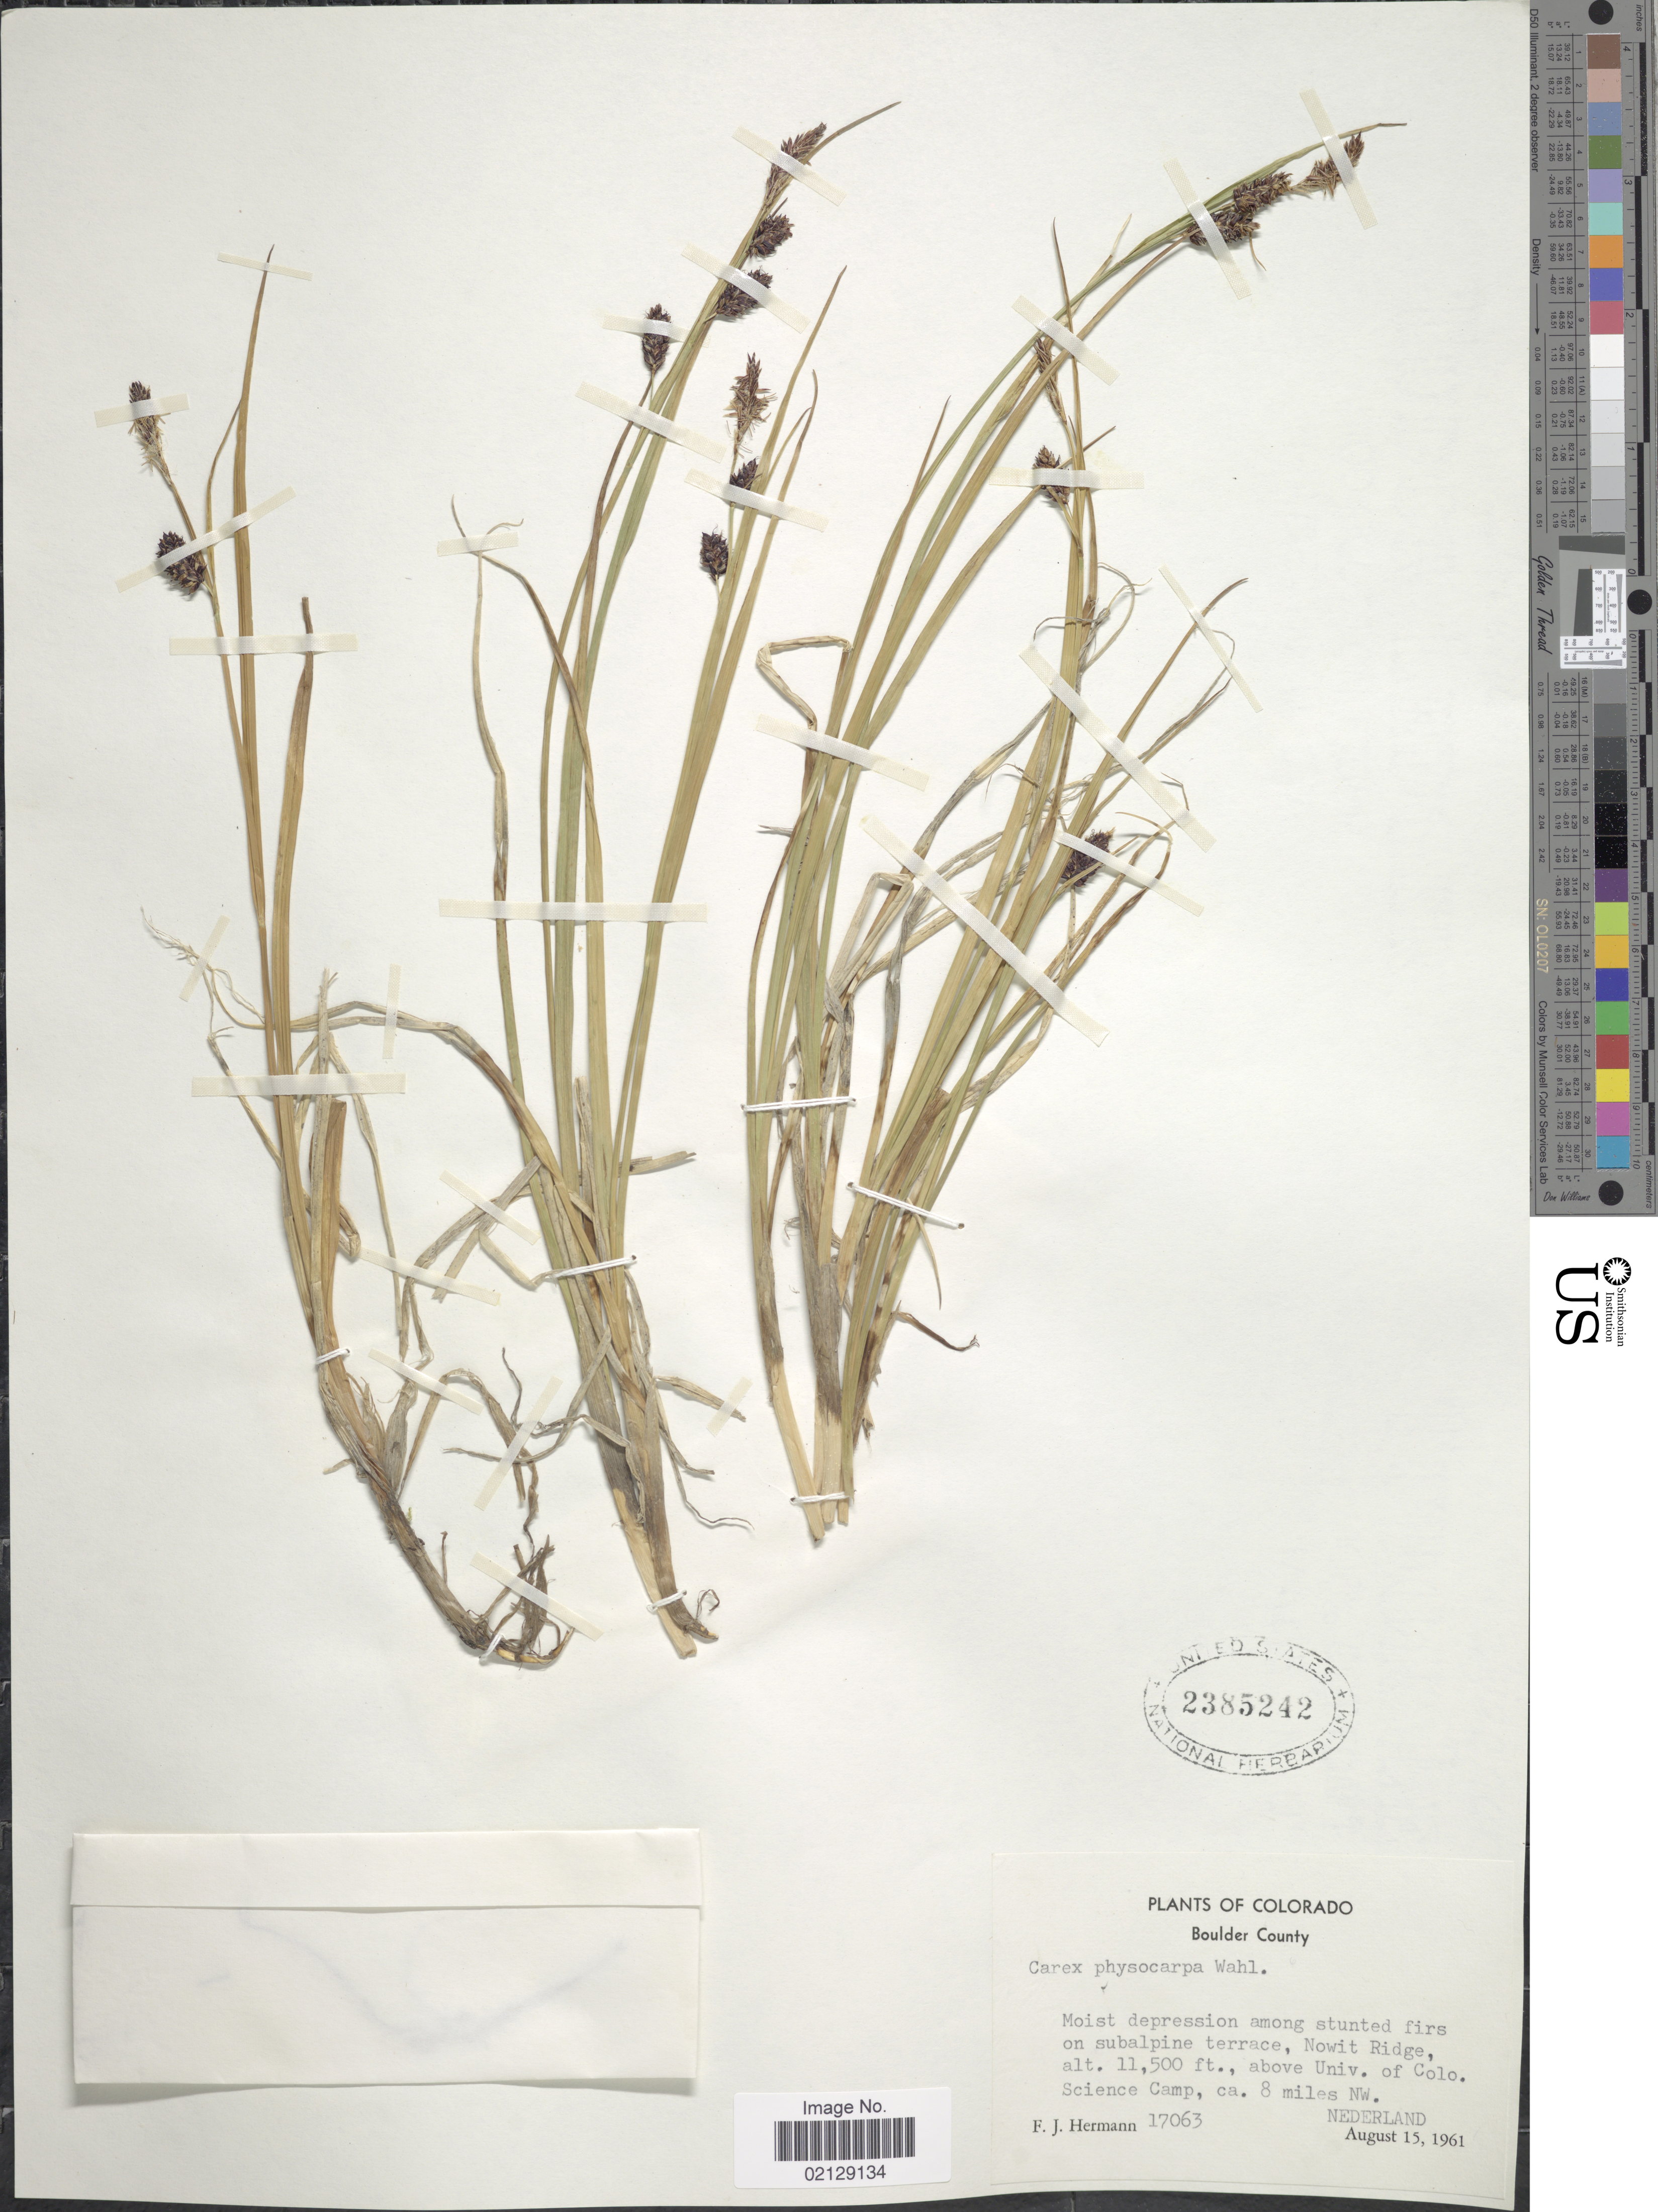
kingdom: Plantae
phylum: Tracheophyta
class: Liliopsida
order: Poales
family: Cyperaceae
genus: Carex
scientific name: Carex saxatilis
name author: L.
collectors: F. J. Hermann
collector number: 17063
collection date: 1961-08-15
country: United States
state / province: Colorado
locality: Boulder County, Moist depression among stunted firs on subalpine terrace, Nowit Ridge, above Univ. of Colo. Science Camp, 8 miles NW. Nederland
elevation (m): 3505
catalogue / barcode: US 2385242